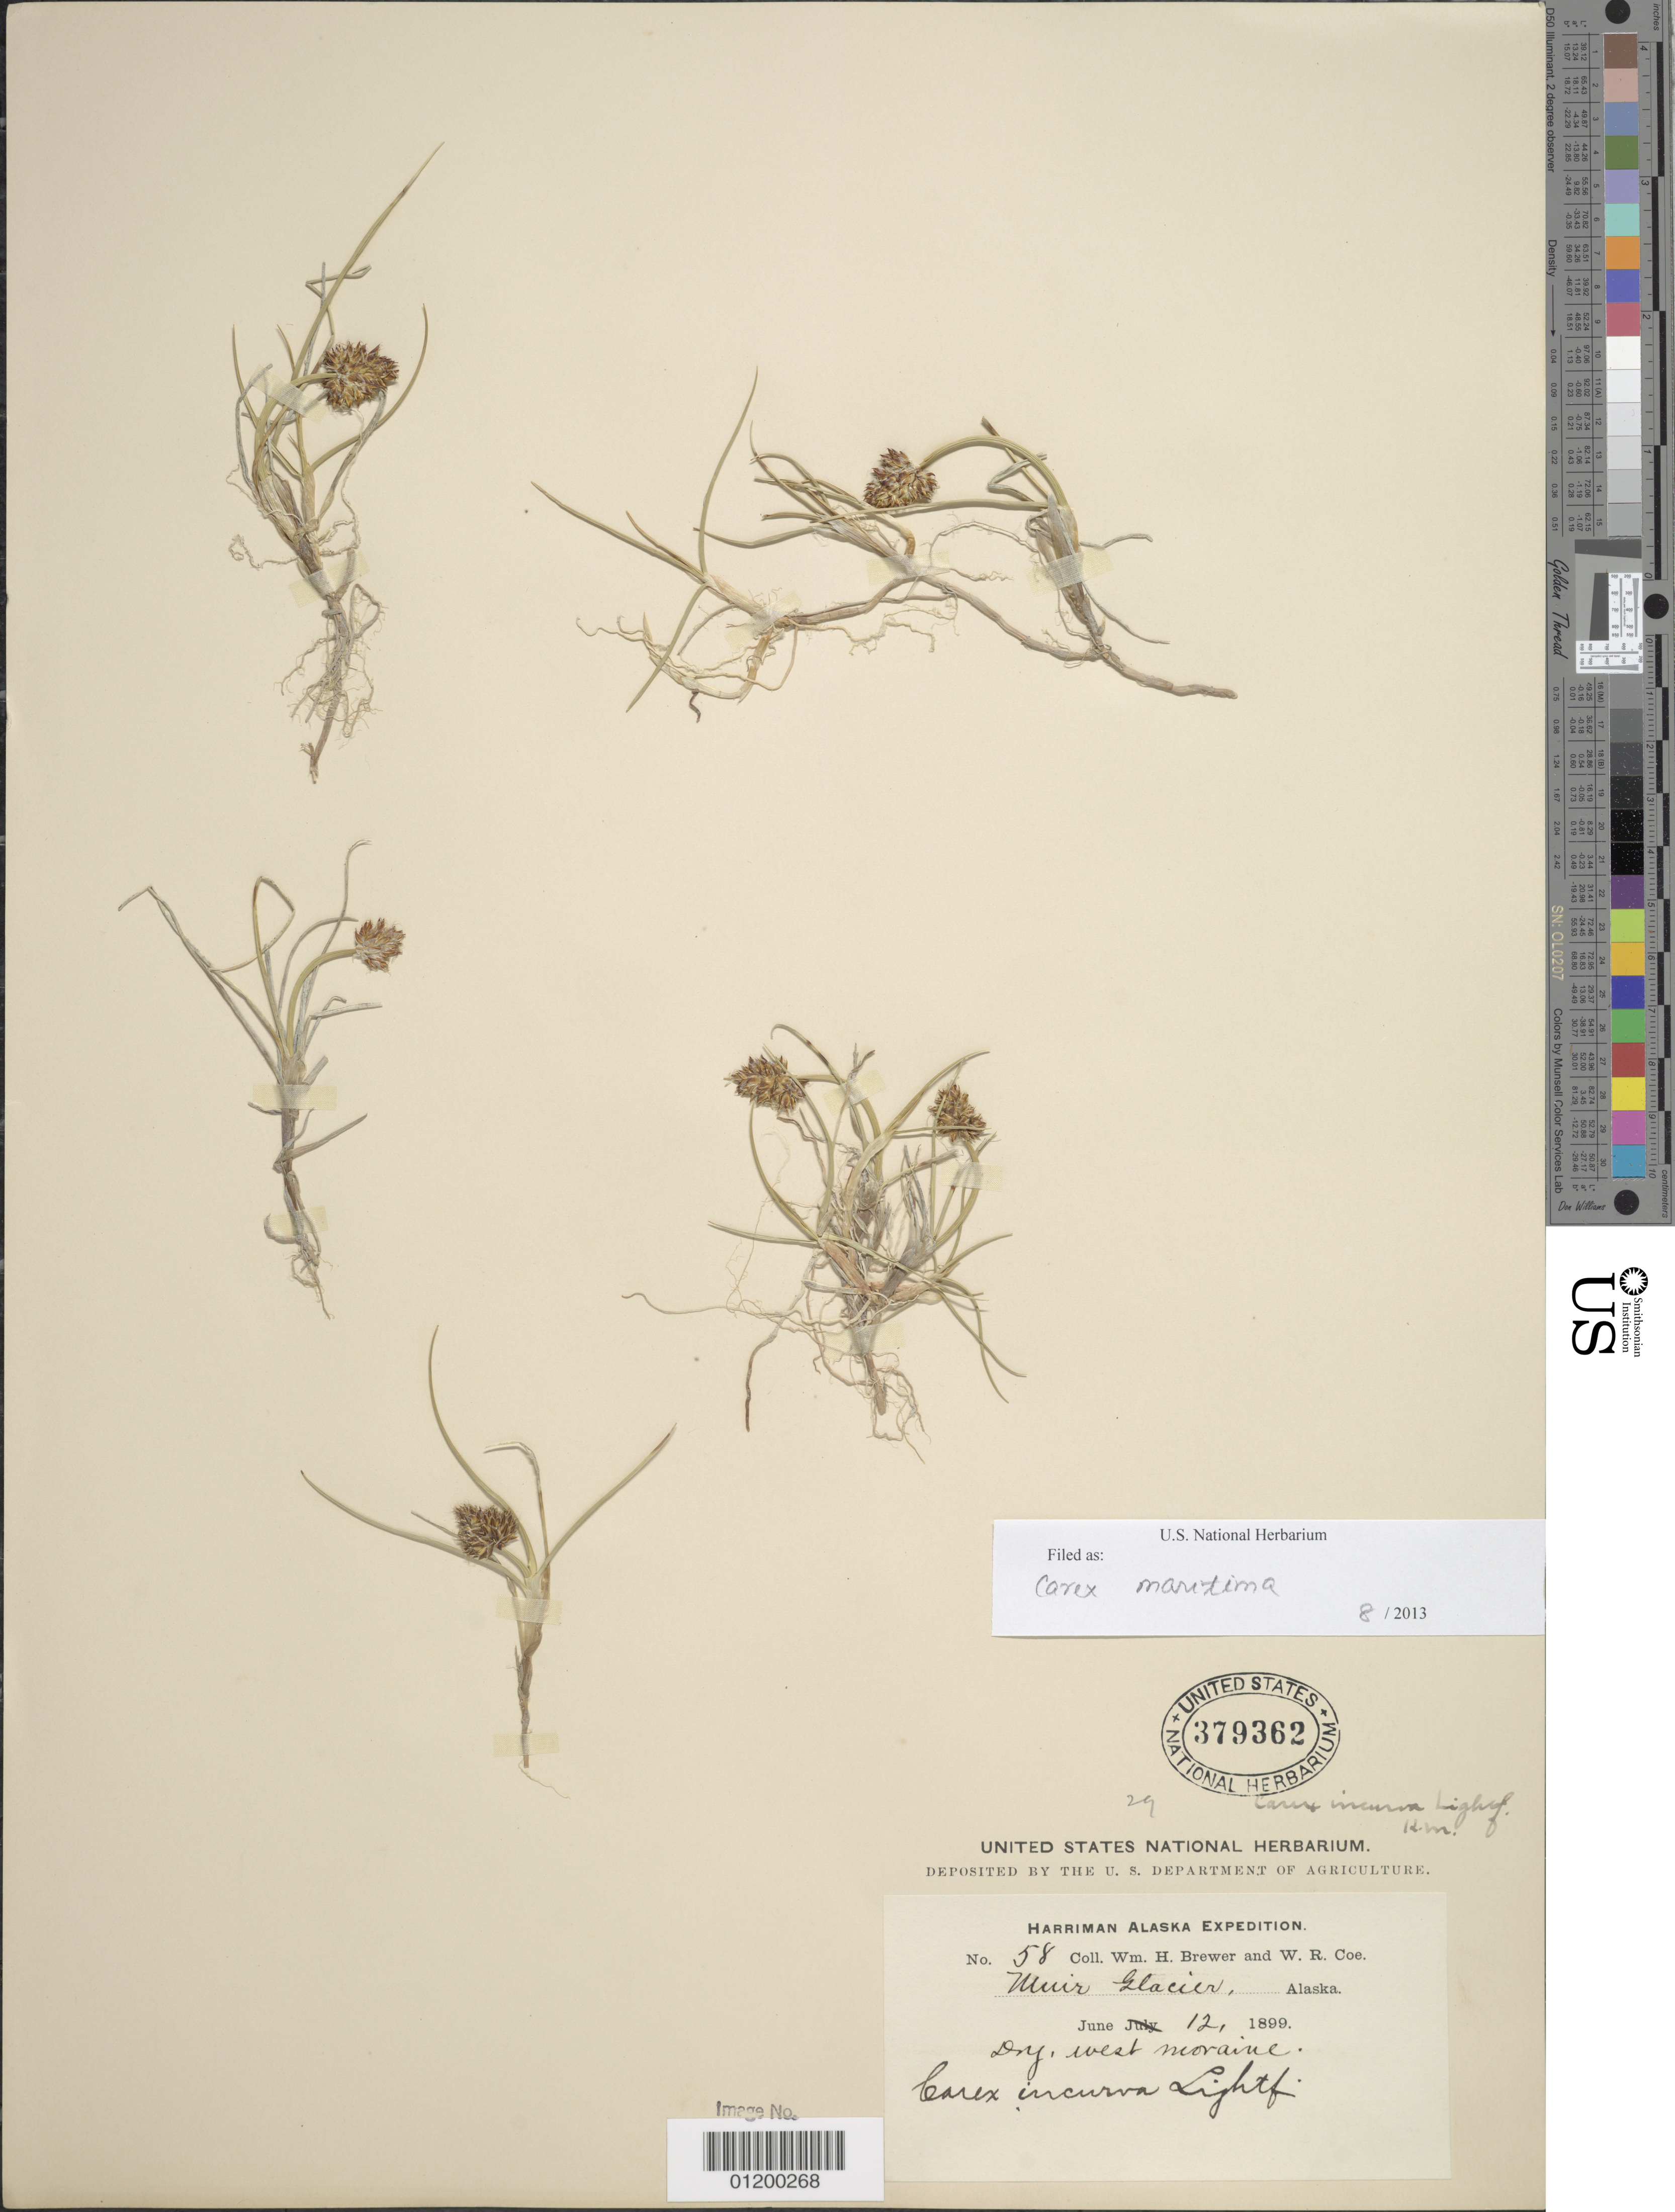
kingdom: Plantae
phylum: Tracheophyta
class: Liliopsida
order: Poales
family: Cyperaceae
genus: Carex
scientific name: Carex maritima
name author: Gunnerus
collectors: W. H. Brewer & W. Coe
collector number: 58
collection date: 1899-06-12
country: United States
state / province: Alaska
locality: Muir Glacier.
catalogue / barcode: US 379362